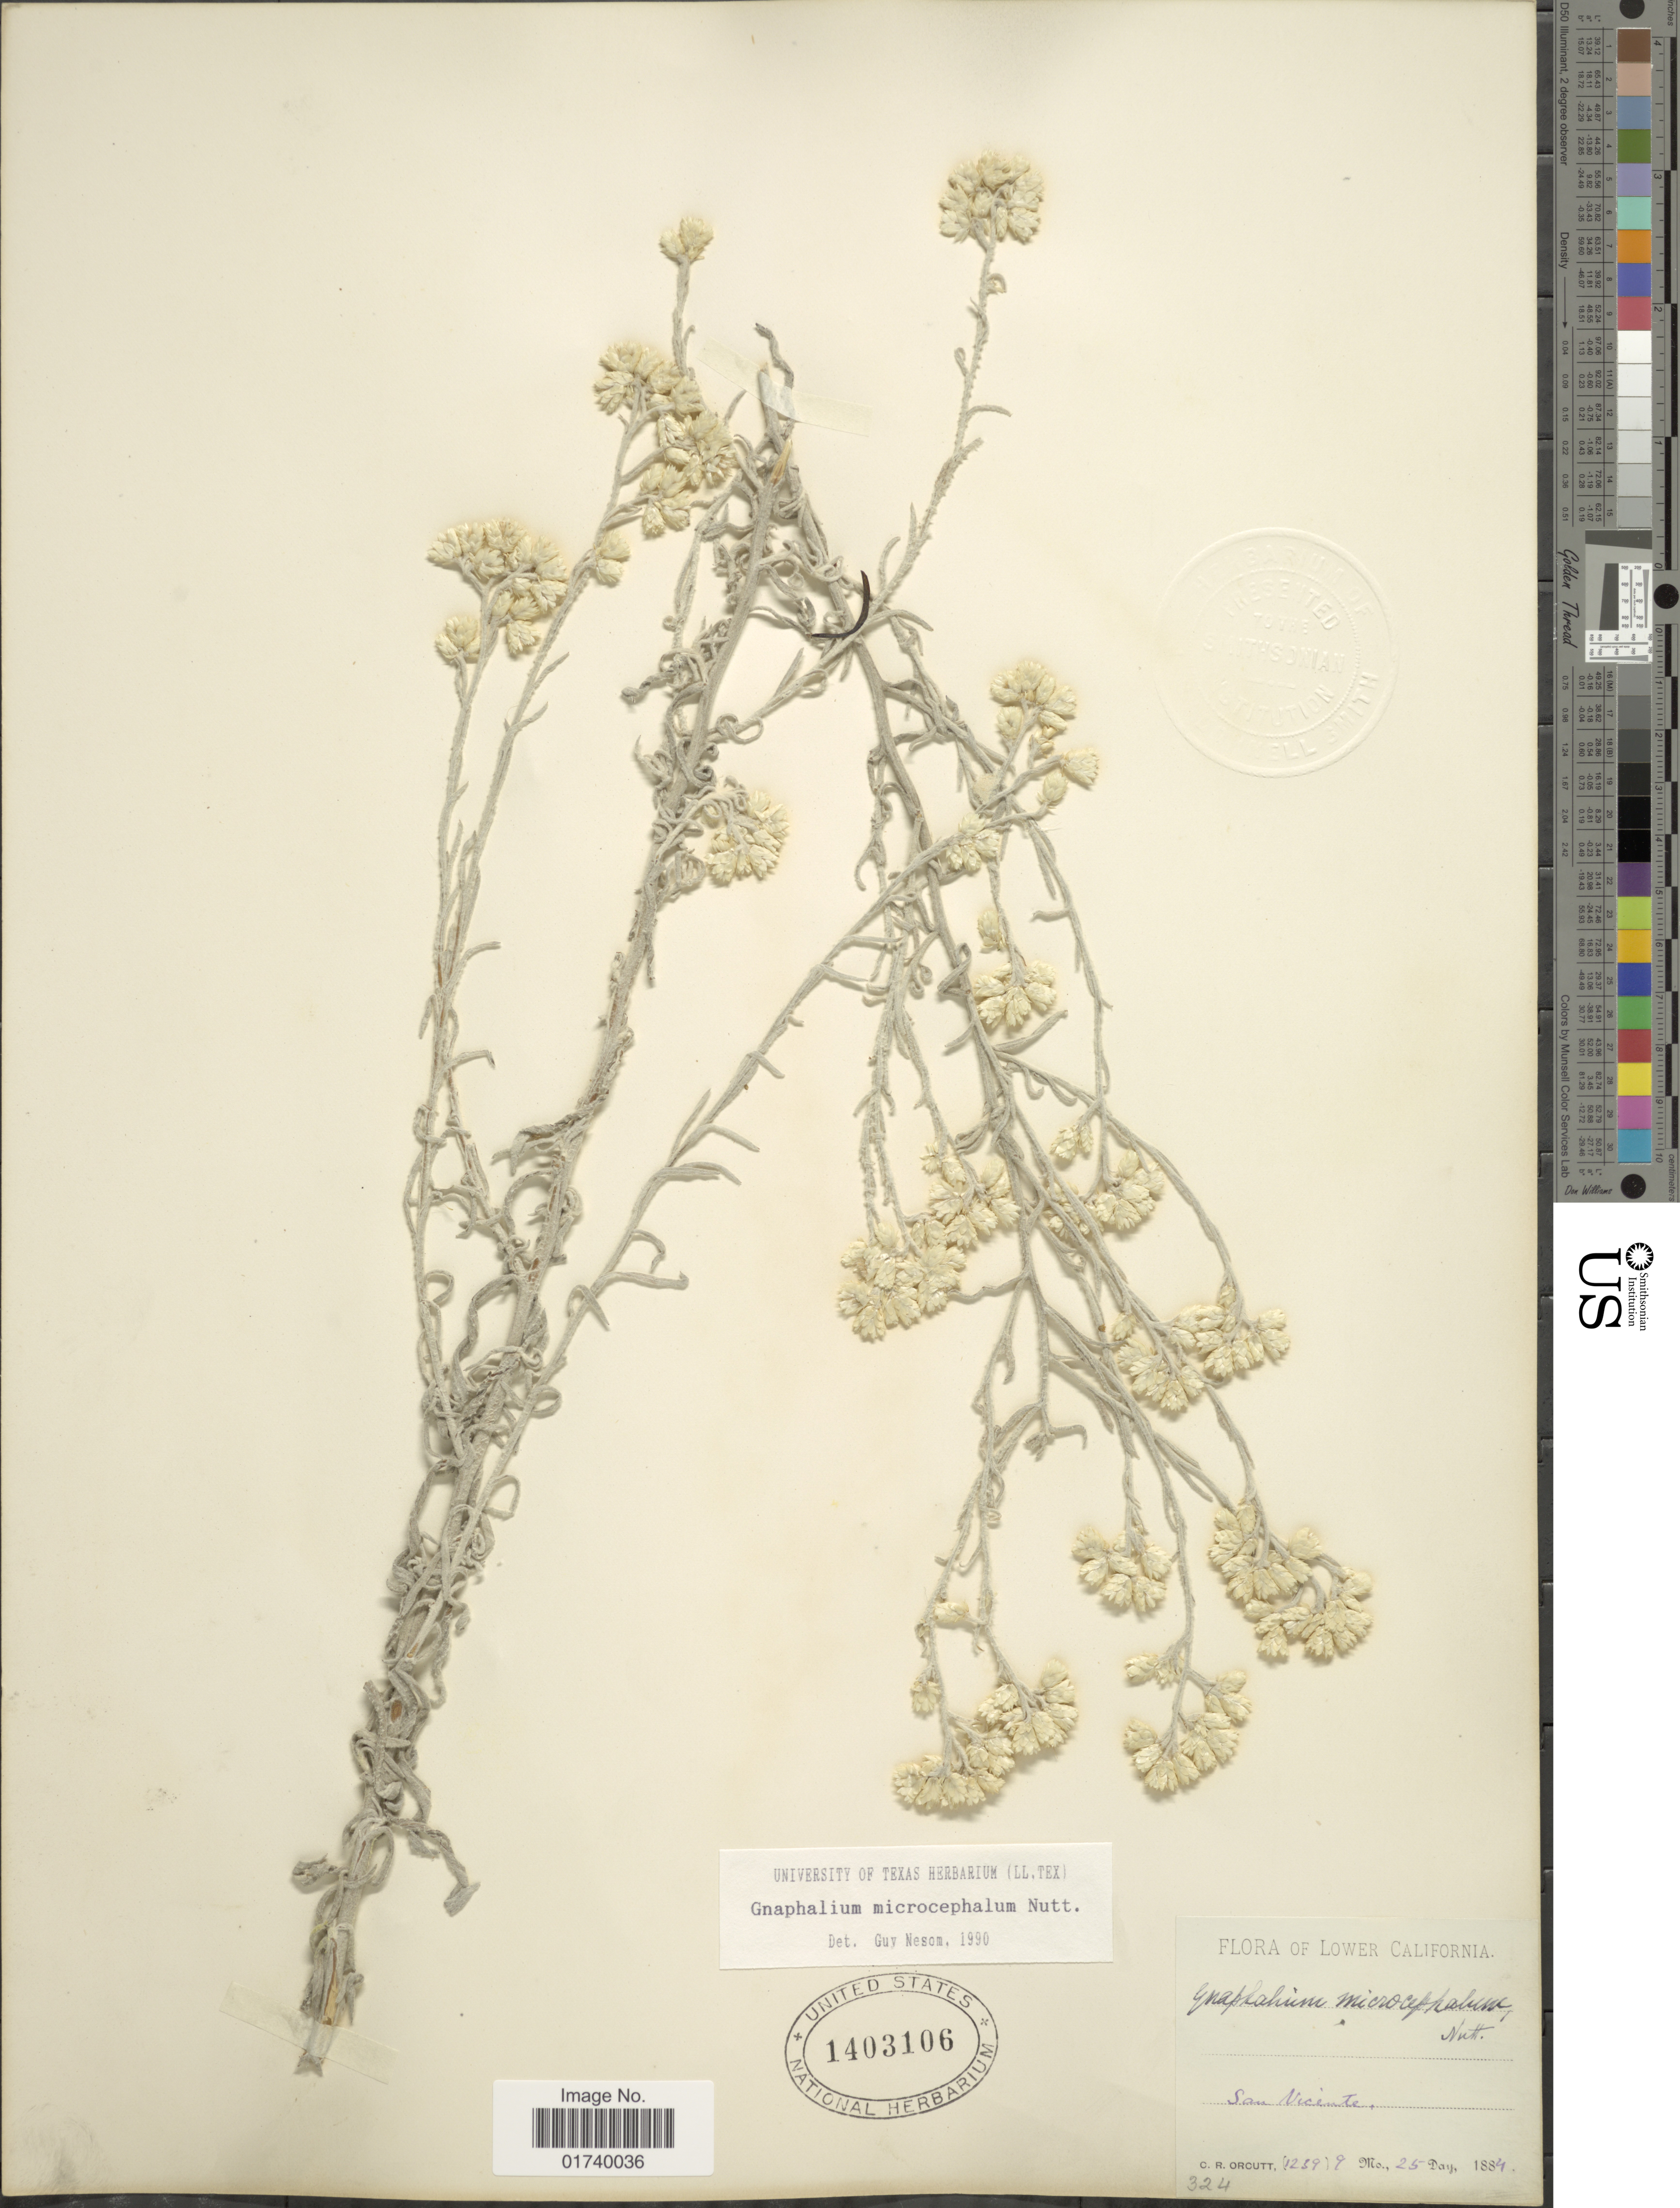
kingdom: Plantae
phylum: Tracheophyta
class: Magnoliopsida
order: Asterales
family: Asteraceae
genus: Pseudognaphalium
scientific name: Pseudognaphalium microcephalum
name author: (Nutt.) Anderb.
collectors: C. R. Orcutt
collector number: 1239*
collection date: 1884-09-25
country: Mexico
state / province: Baja California Sur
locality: Lower California, San Vicente.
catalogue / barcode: US 1403106